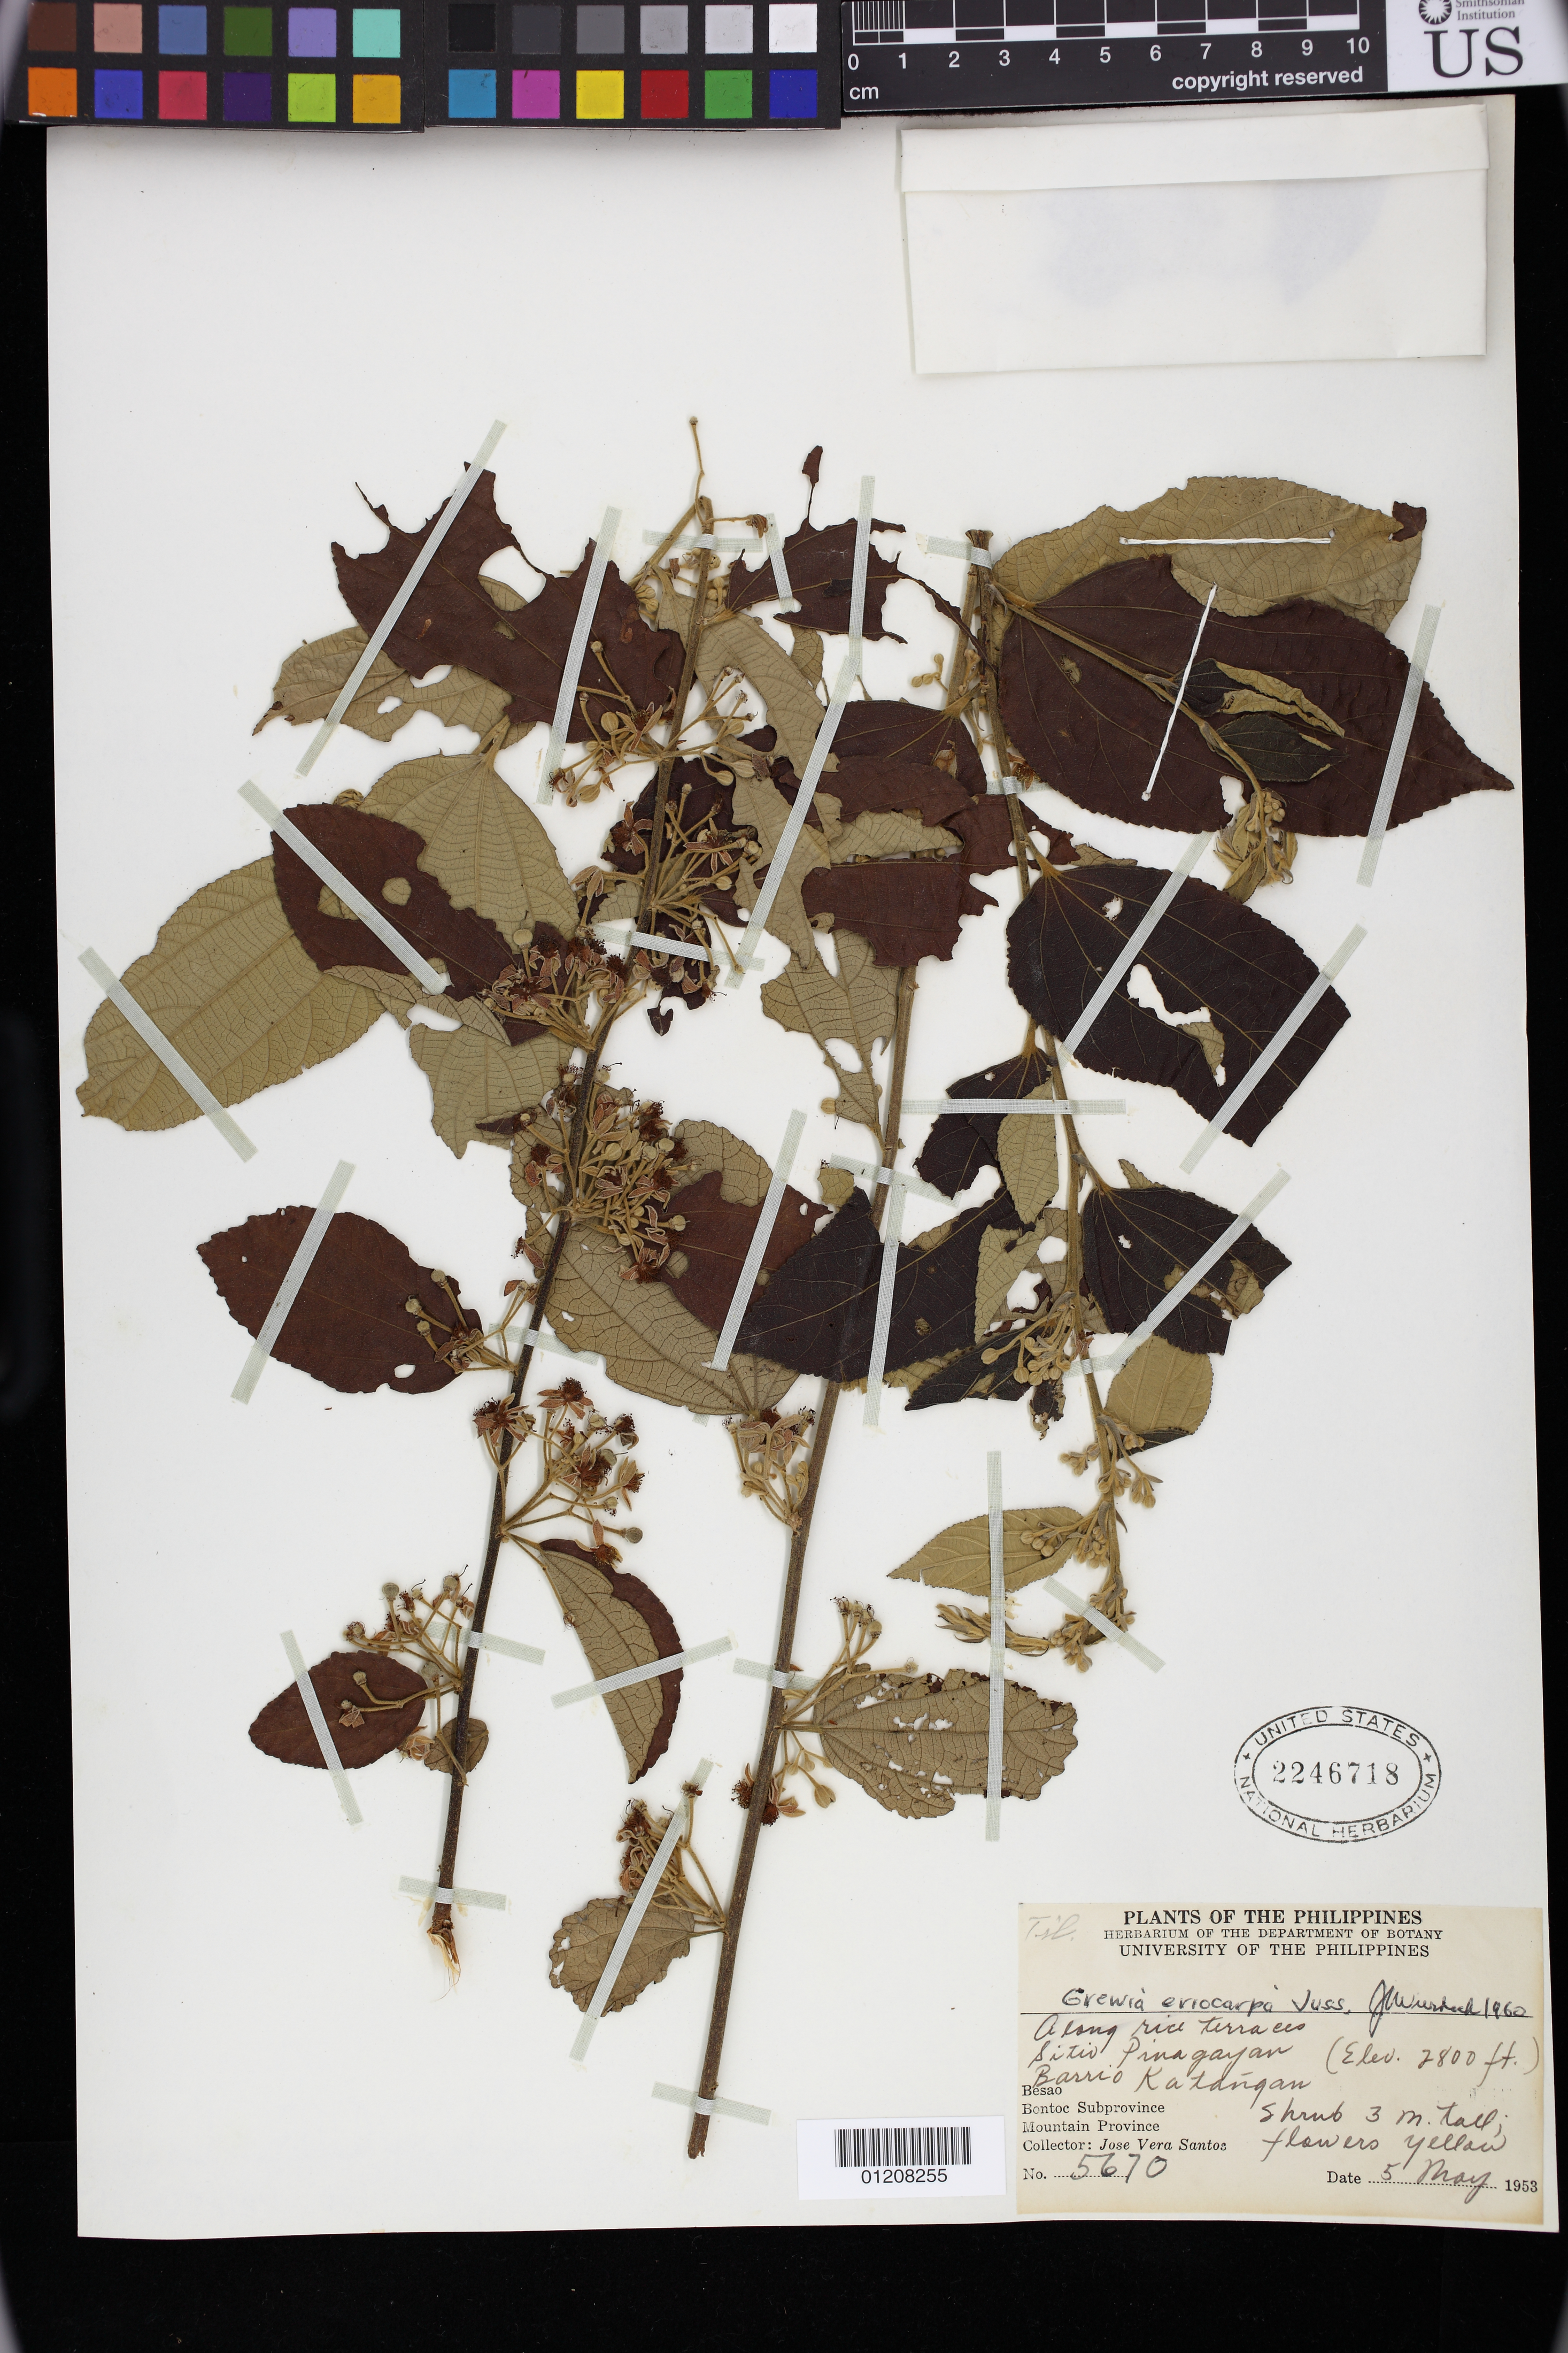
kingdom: Plantae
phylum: Tracheophyta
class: Magnoliopsida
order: Malvales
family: Malvaceae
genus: Grewia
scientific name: Grewia eriocarpa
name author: Juss.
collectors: Vera Santos, J.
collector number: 5670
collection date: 1953-05-05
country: Philippines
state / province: Cordillera (Administrative Region)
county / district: Mountain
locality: Besao; Bontoc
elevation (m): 853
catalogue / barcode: US 2246718